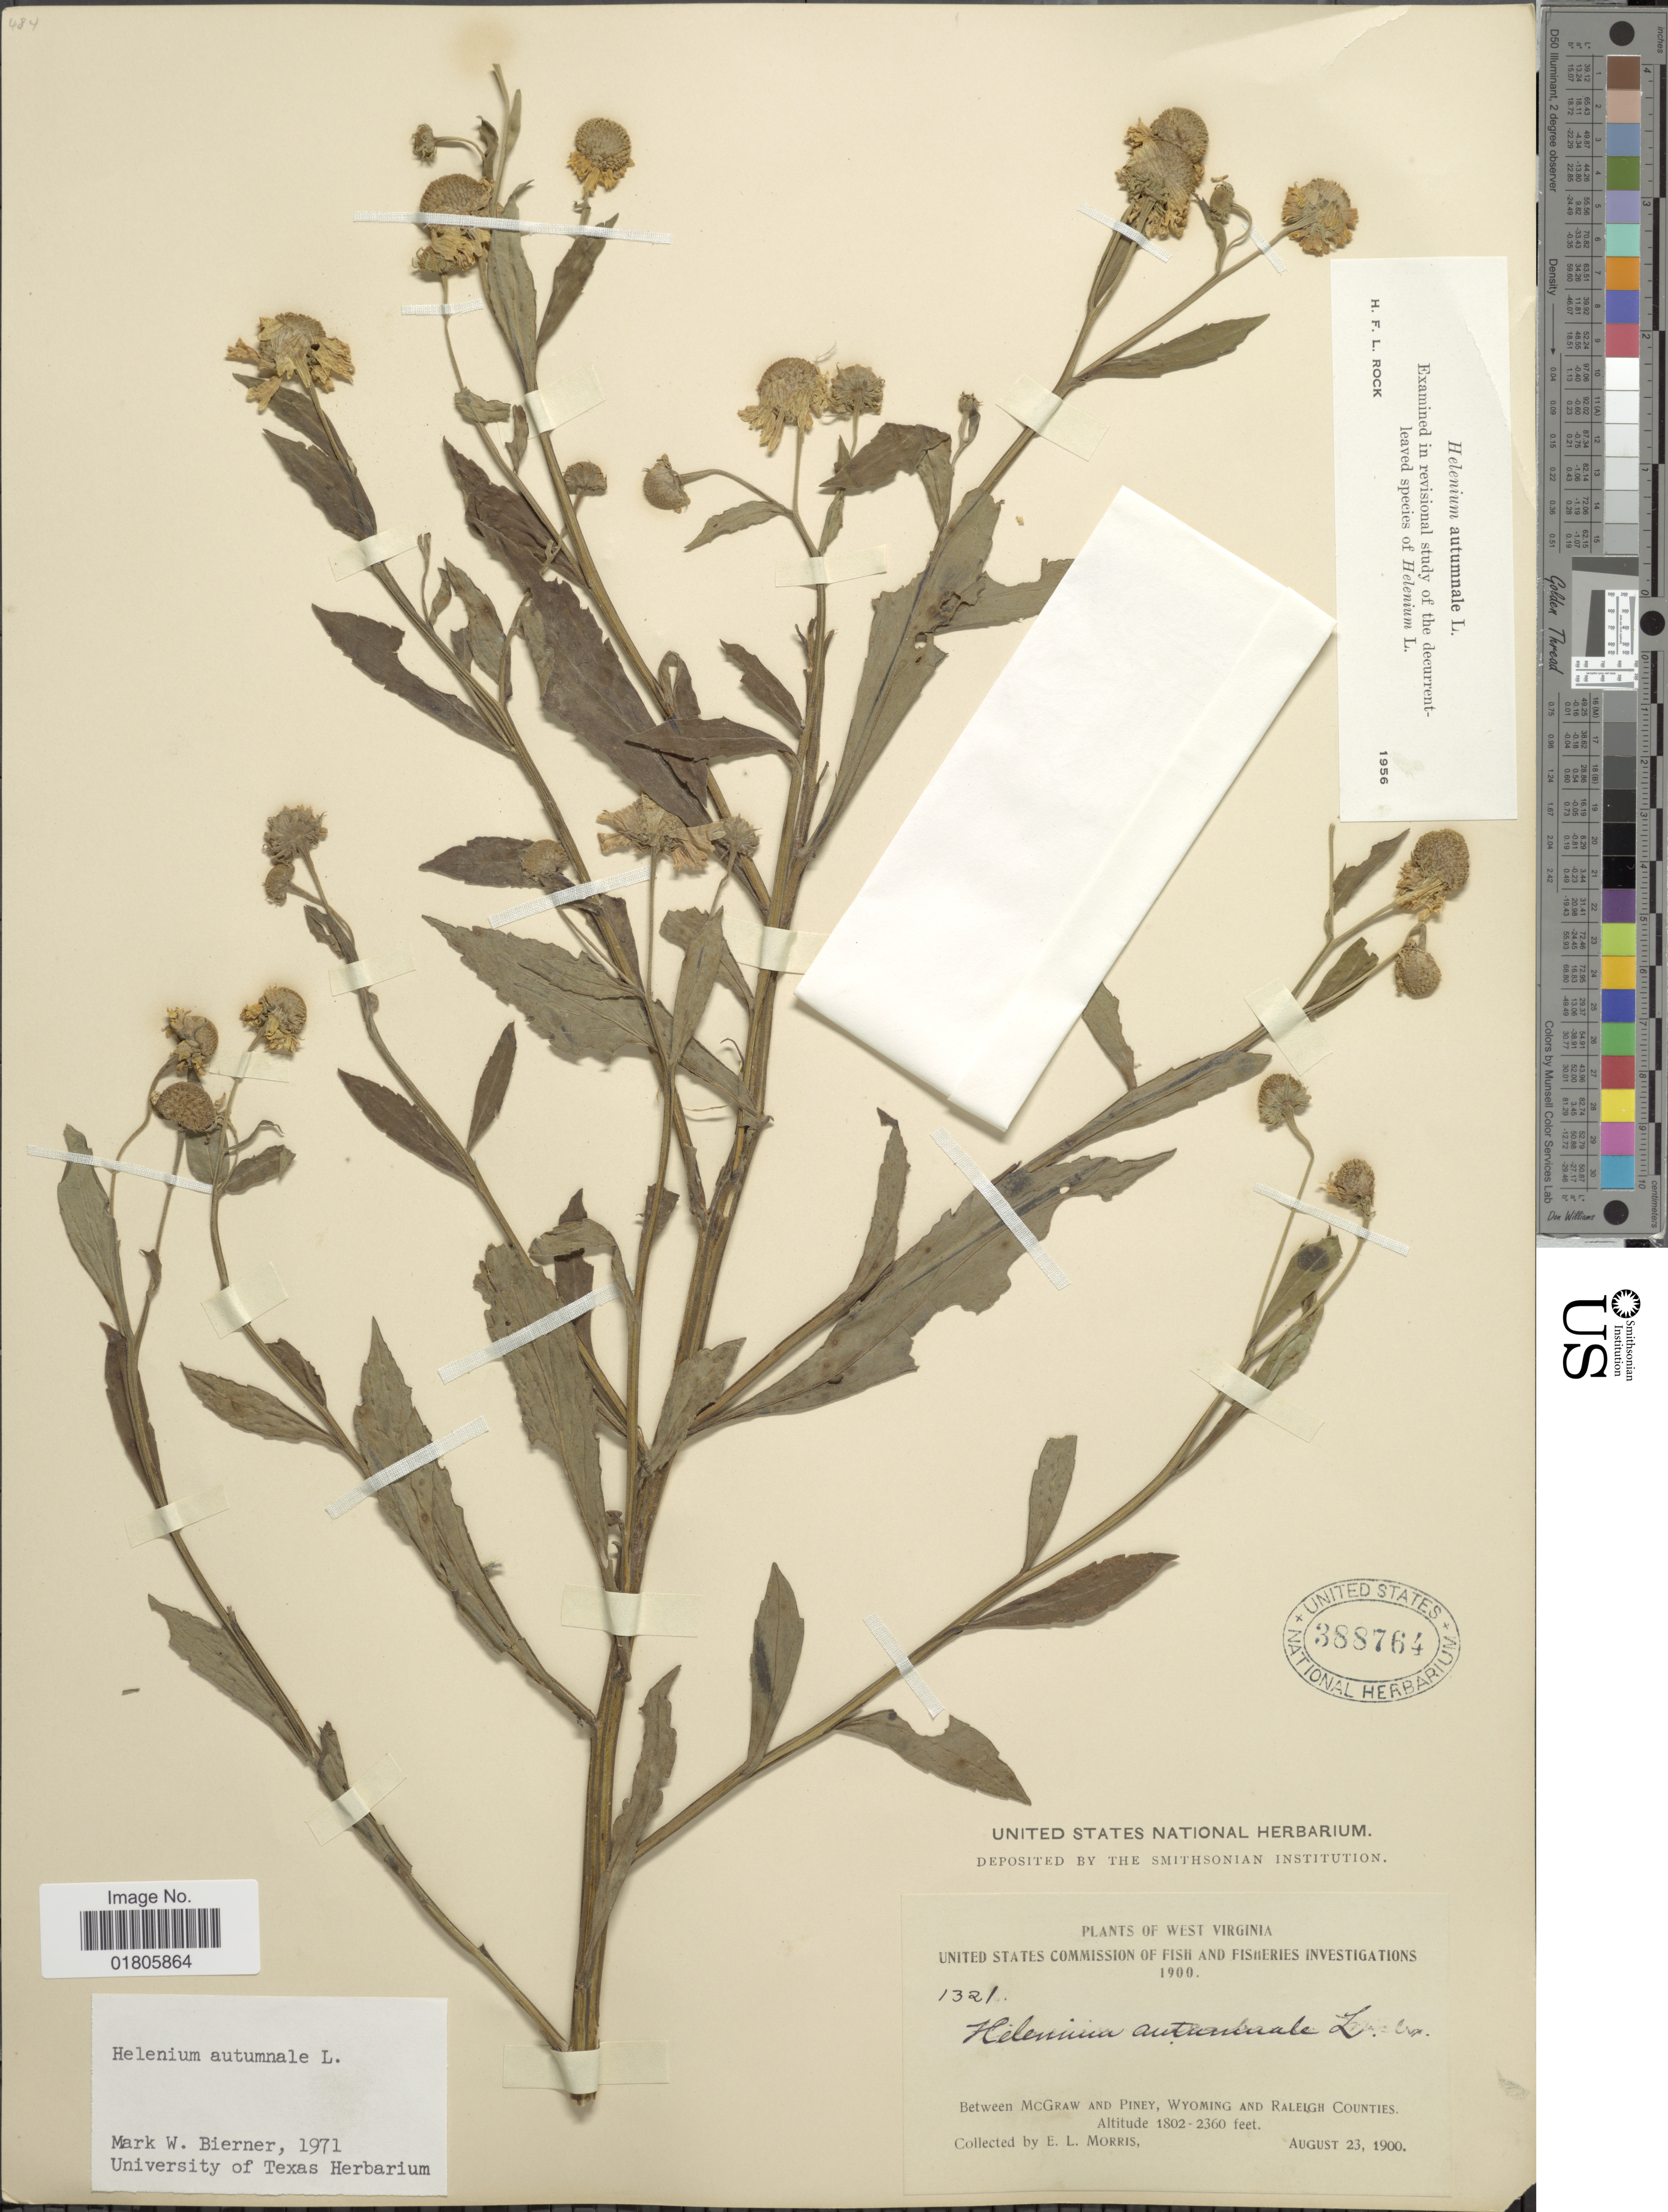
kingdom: Plantae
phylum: Tracheophyta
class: Magnoliopsida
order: Asterales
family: Asteraceae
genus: Helenium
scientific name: Helenium autumnale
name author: L.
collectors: E. Morris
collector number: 1321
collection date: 1900-08-23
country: United States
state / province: West Virginia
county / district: Raleigh / Wyoming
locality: Between Piney and McGraws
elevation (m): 549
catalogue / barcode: US 388764